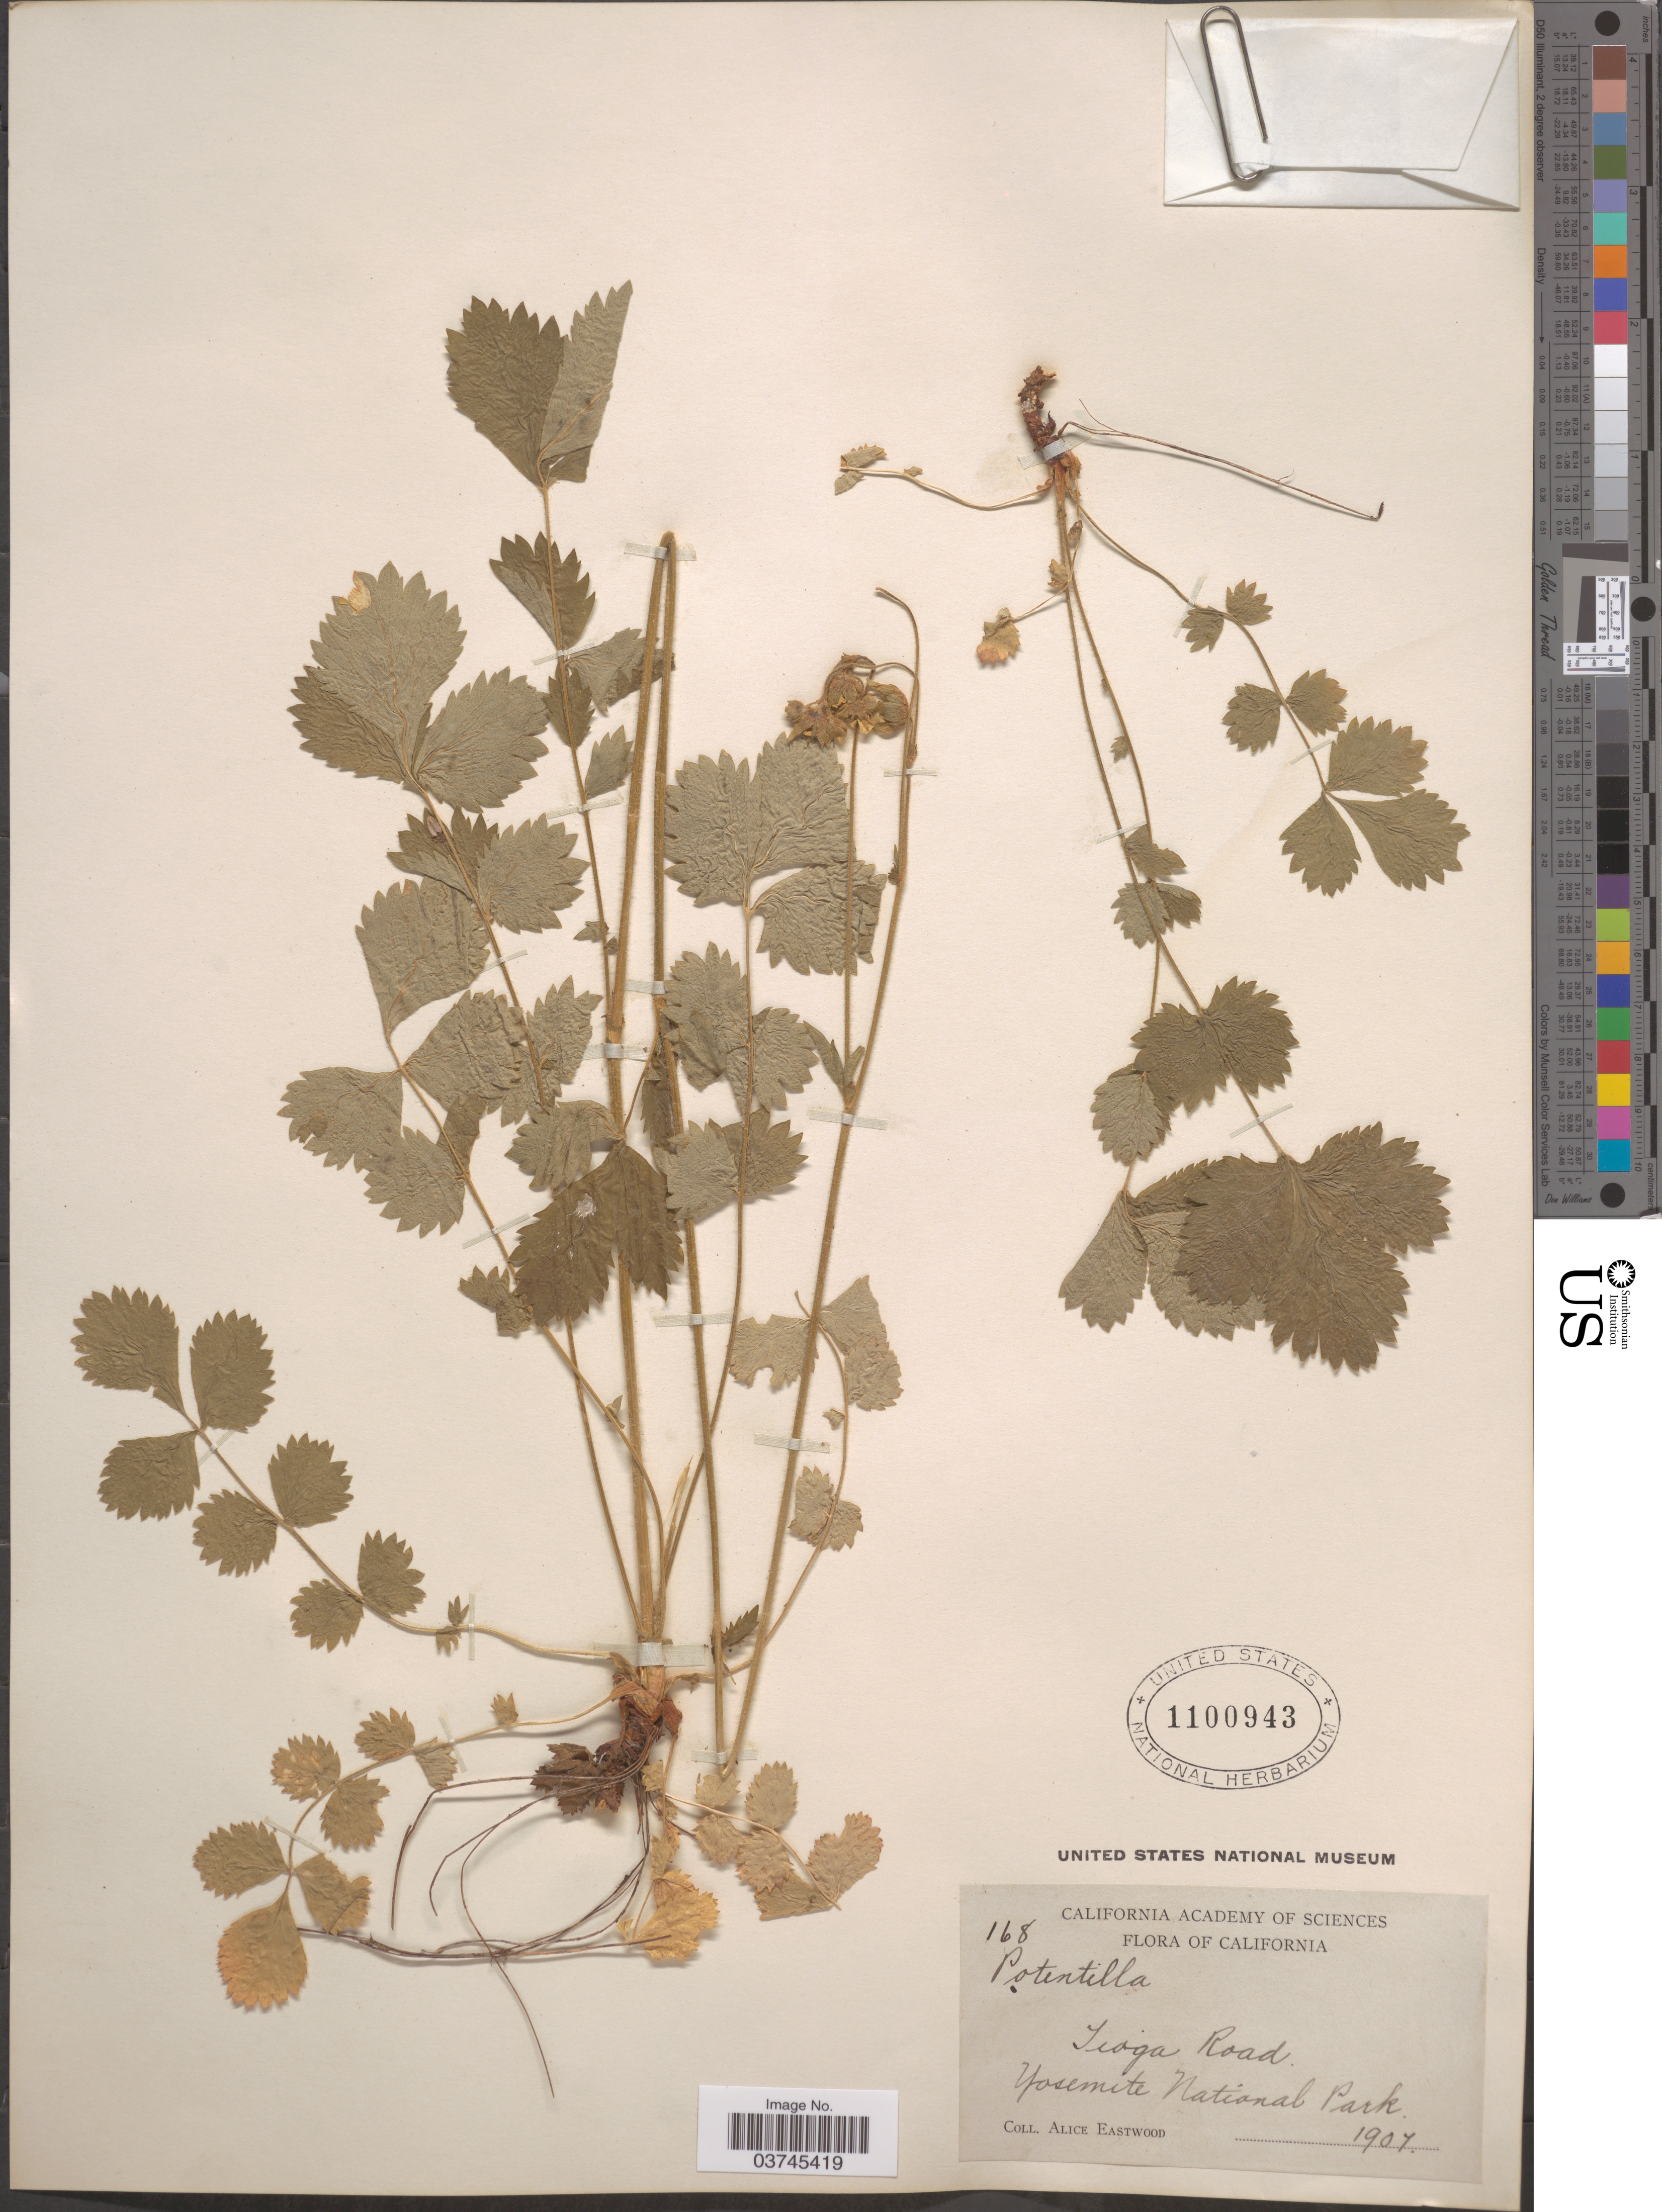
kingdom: Plantae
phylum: Tracheophyta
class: Magnoliopsida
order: Rosales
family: Rosaceae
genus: Drymocallis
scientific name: Drymocallis lactea var. austiniae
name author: (Jeps.) Ertter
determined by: Strong, Mark T., (BOT), Smithsonian Institution - National Museum of Natural History (UNITED STATES)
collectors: A. Eastwood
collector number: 168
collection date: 1907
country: United States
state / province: California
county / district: Mariposa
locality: Tioga Road. Yosemite National Park.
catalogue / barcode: US 1100943